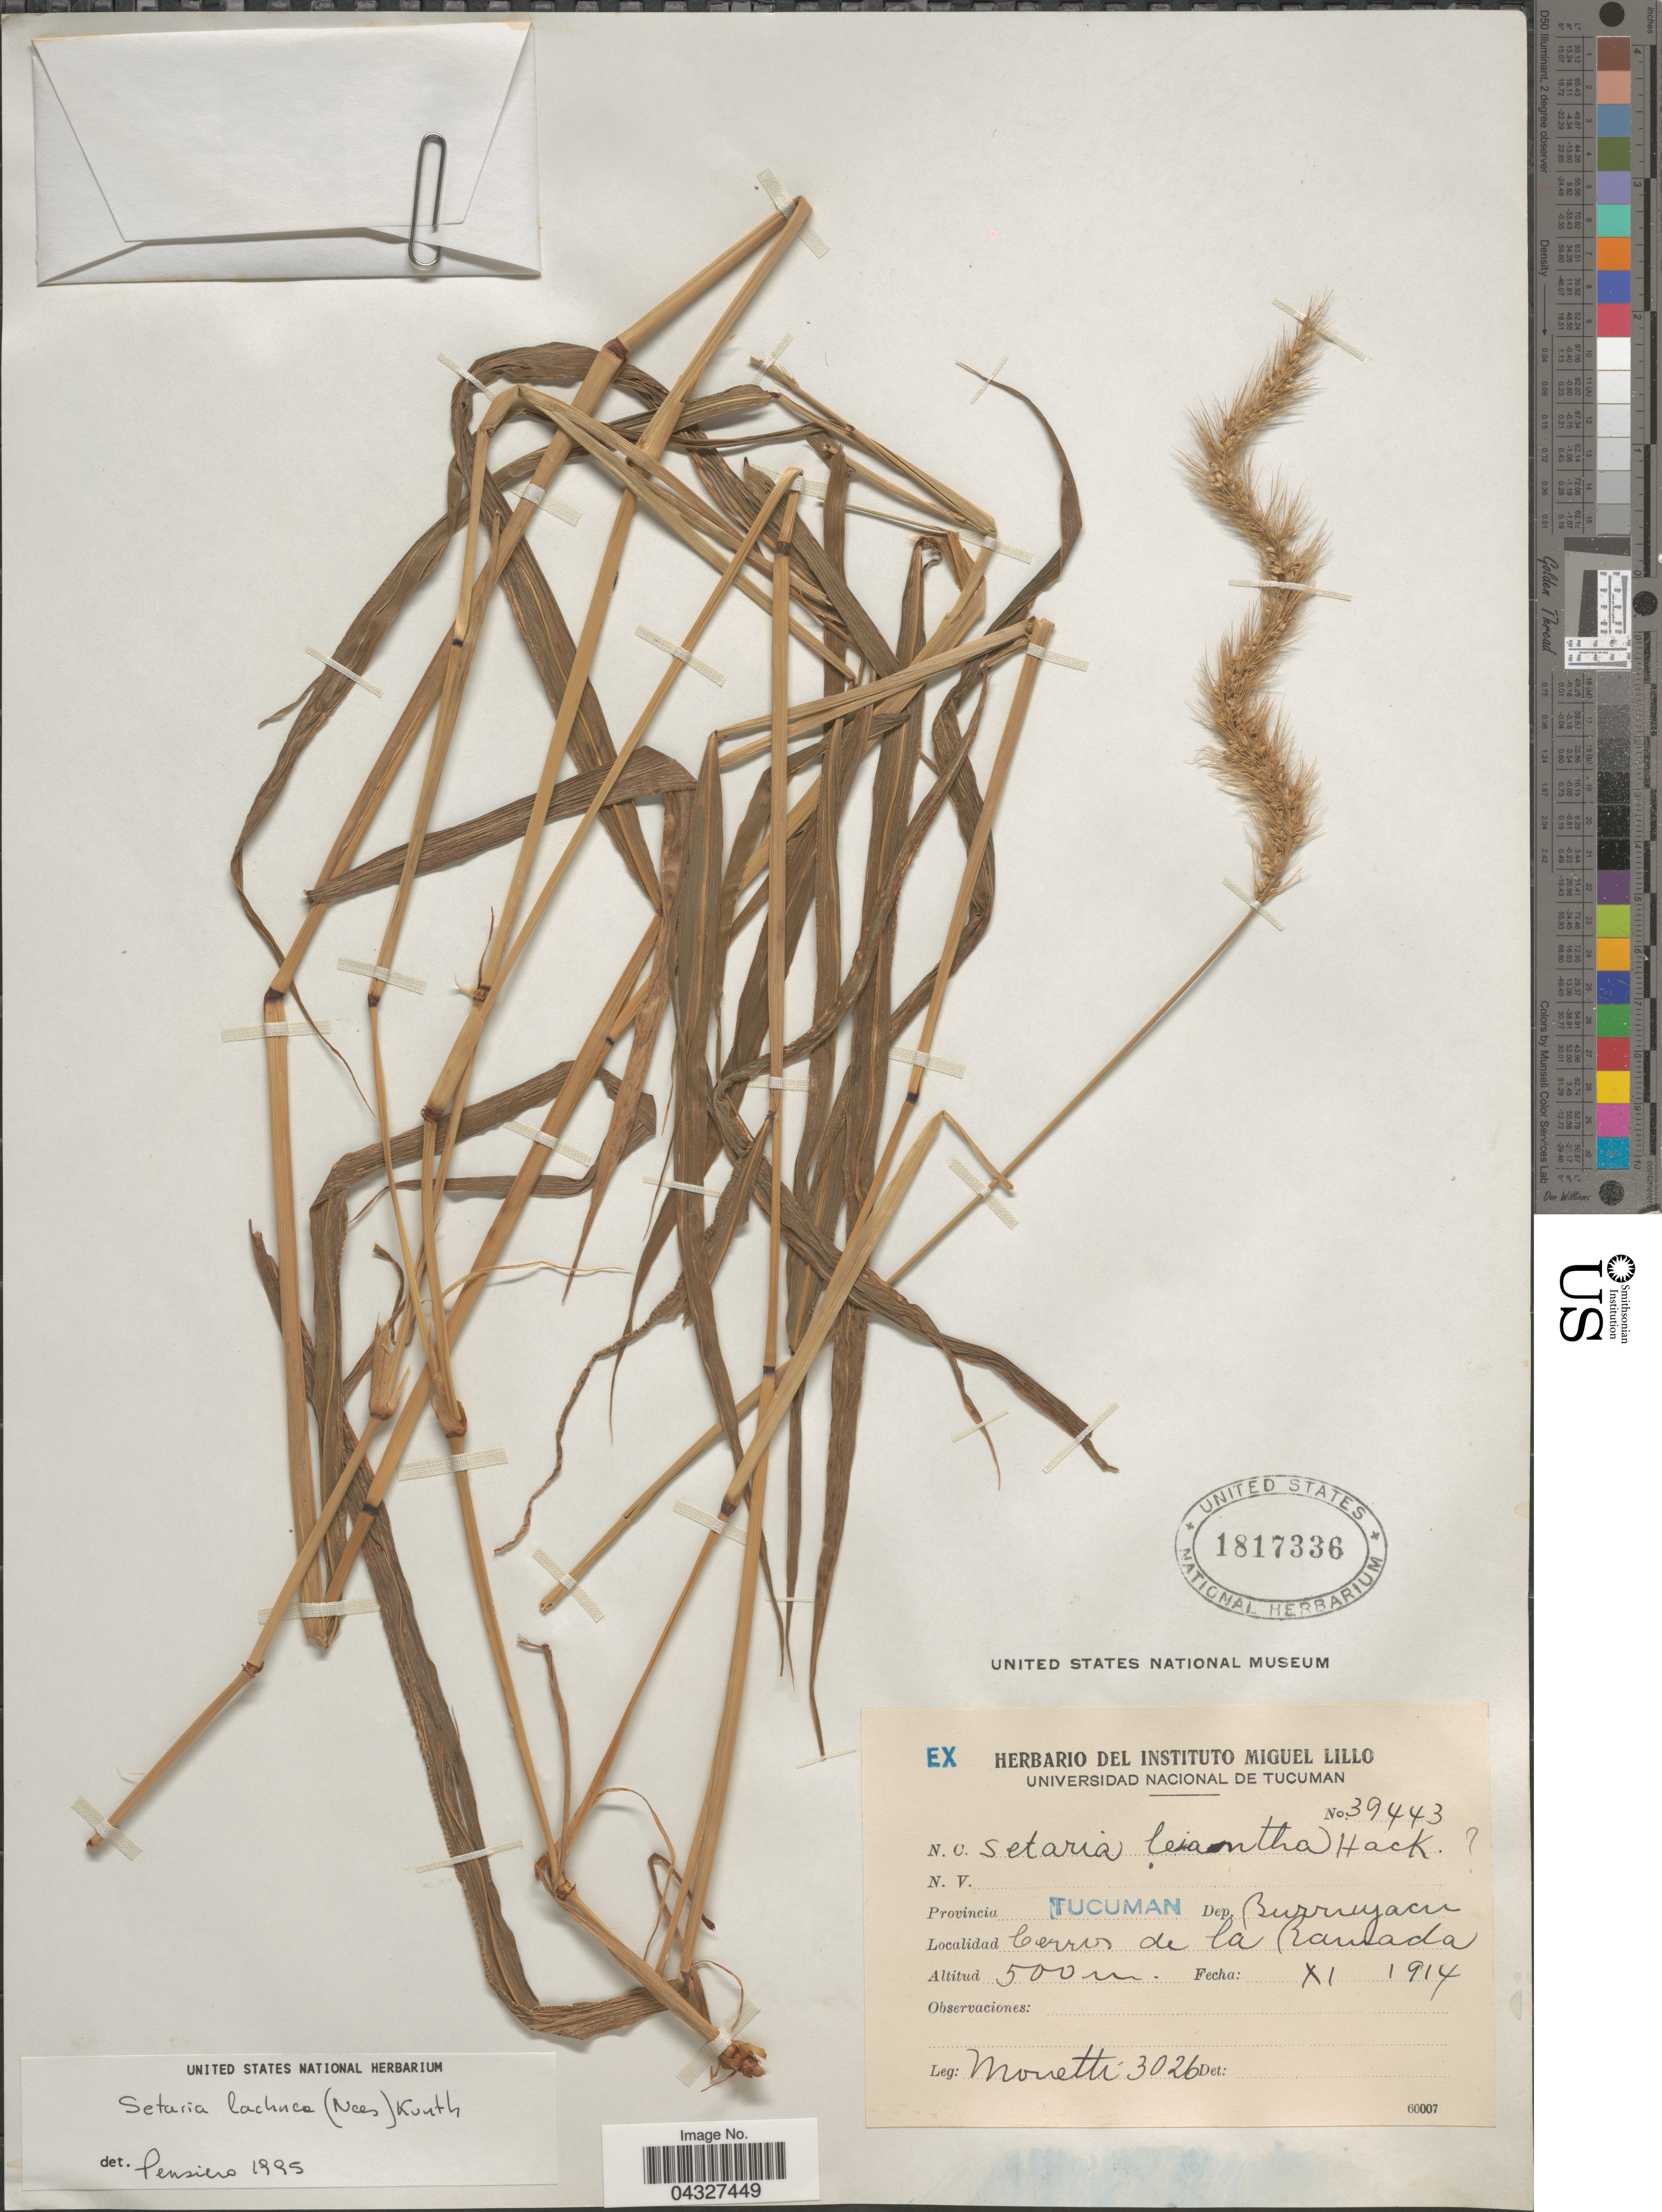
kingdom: Plantae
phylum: Tracheophyta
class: Liliopsida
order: Poales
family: Poaceae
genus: Setaria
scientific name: Setaria lachnea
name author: (Nees) Kunth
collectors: Monetti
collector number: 3026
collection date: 1914-11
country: Argentina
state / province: Tucuman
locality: Dep. Burruyacu. Cerros de la Ramada.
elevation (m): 500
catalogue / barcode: US 1817336